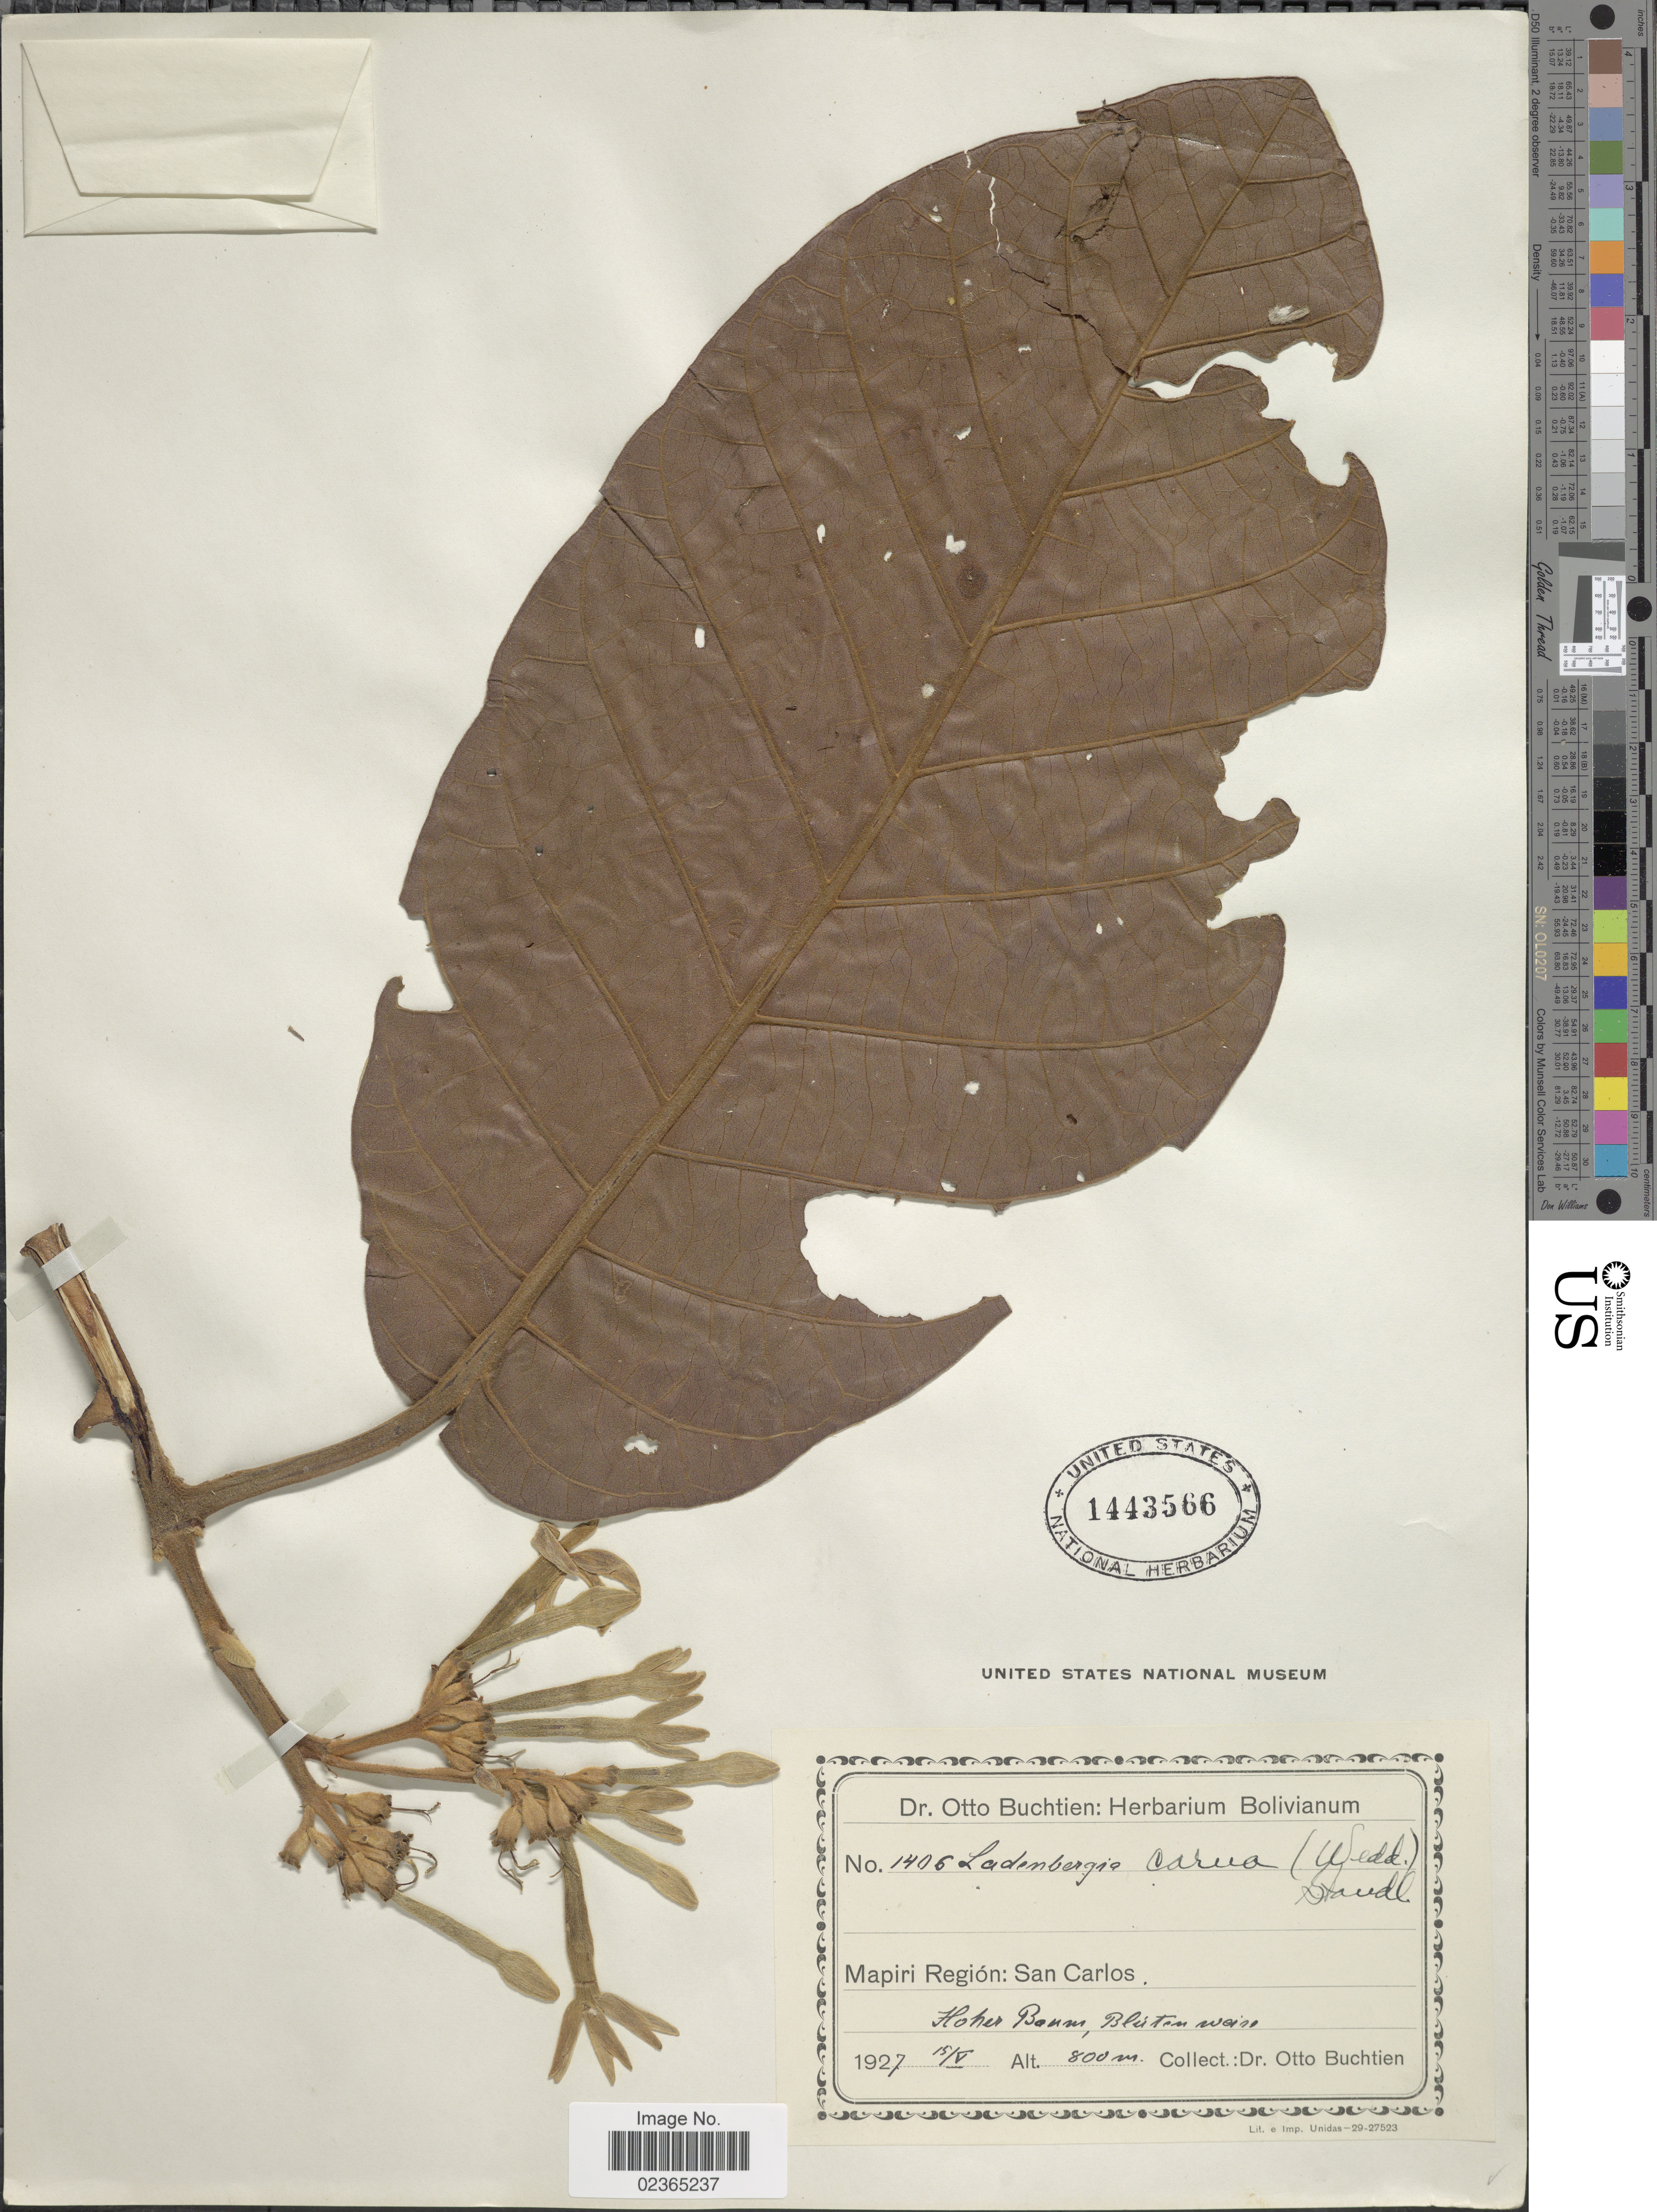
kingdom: Plantae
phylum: Tracheophyta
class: Magnoliopsida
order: Gentianales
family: Rubiaceae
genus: Ladenbergia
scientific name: Ladenbergia carua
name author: (Wedd.) Standl.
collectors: O. Buchtien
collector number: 1405*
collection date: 1927-05-15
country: Bolivia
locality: Mapiri Region: San Carlos.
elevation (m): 800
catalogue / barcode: US 1443566